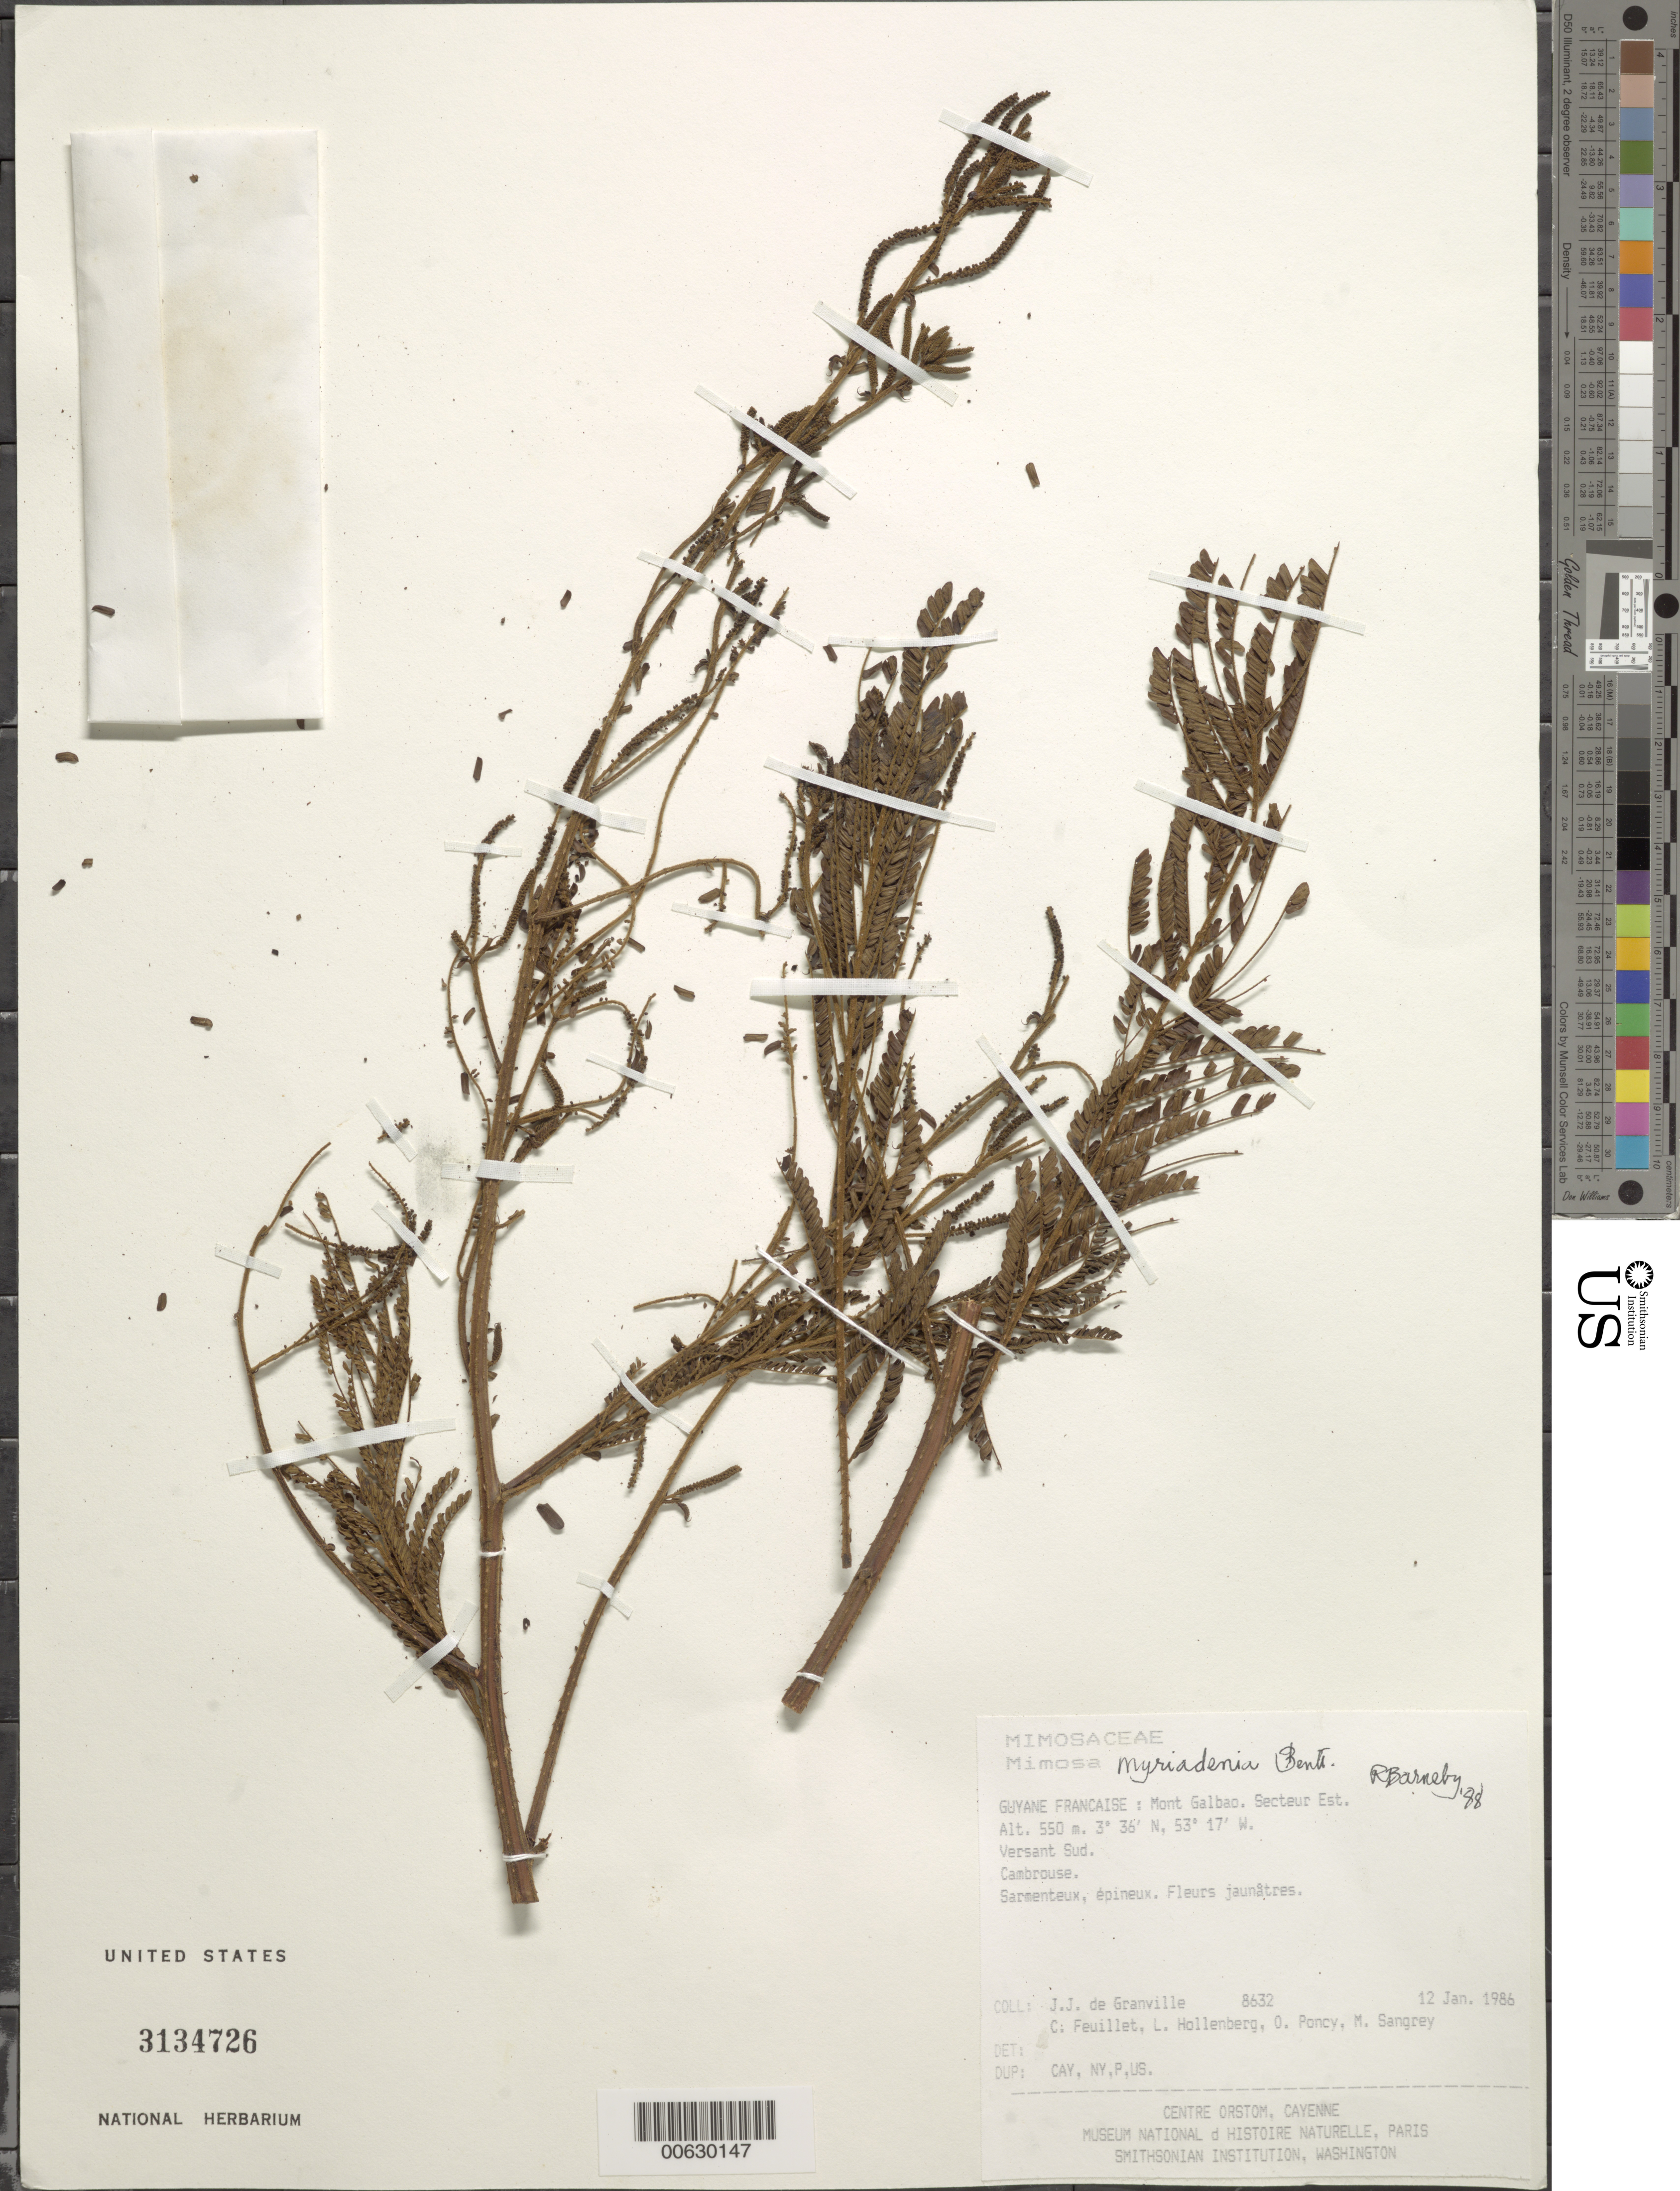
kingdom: Plantae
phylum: Tracheophyta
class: Magnoliopsida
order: Fabales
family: Fabaceae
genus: Mimosa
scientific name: Mimosa myriadenia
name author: Benth.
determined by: Barneby, Rupert C., (NY)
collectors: J.-J. de Granville, C. Feuillet, L. Hollenberg, O. Poncy & M. S. Sangrey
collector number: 8632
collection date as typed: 12-Jan-86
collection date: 1986-01-12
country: French Guiana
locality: Mont Galbao. Secteur Est. Versant Sud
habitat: Cambrouse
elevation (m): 550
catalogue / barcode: US 3134726